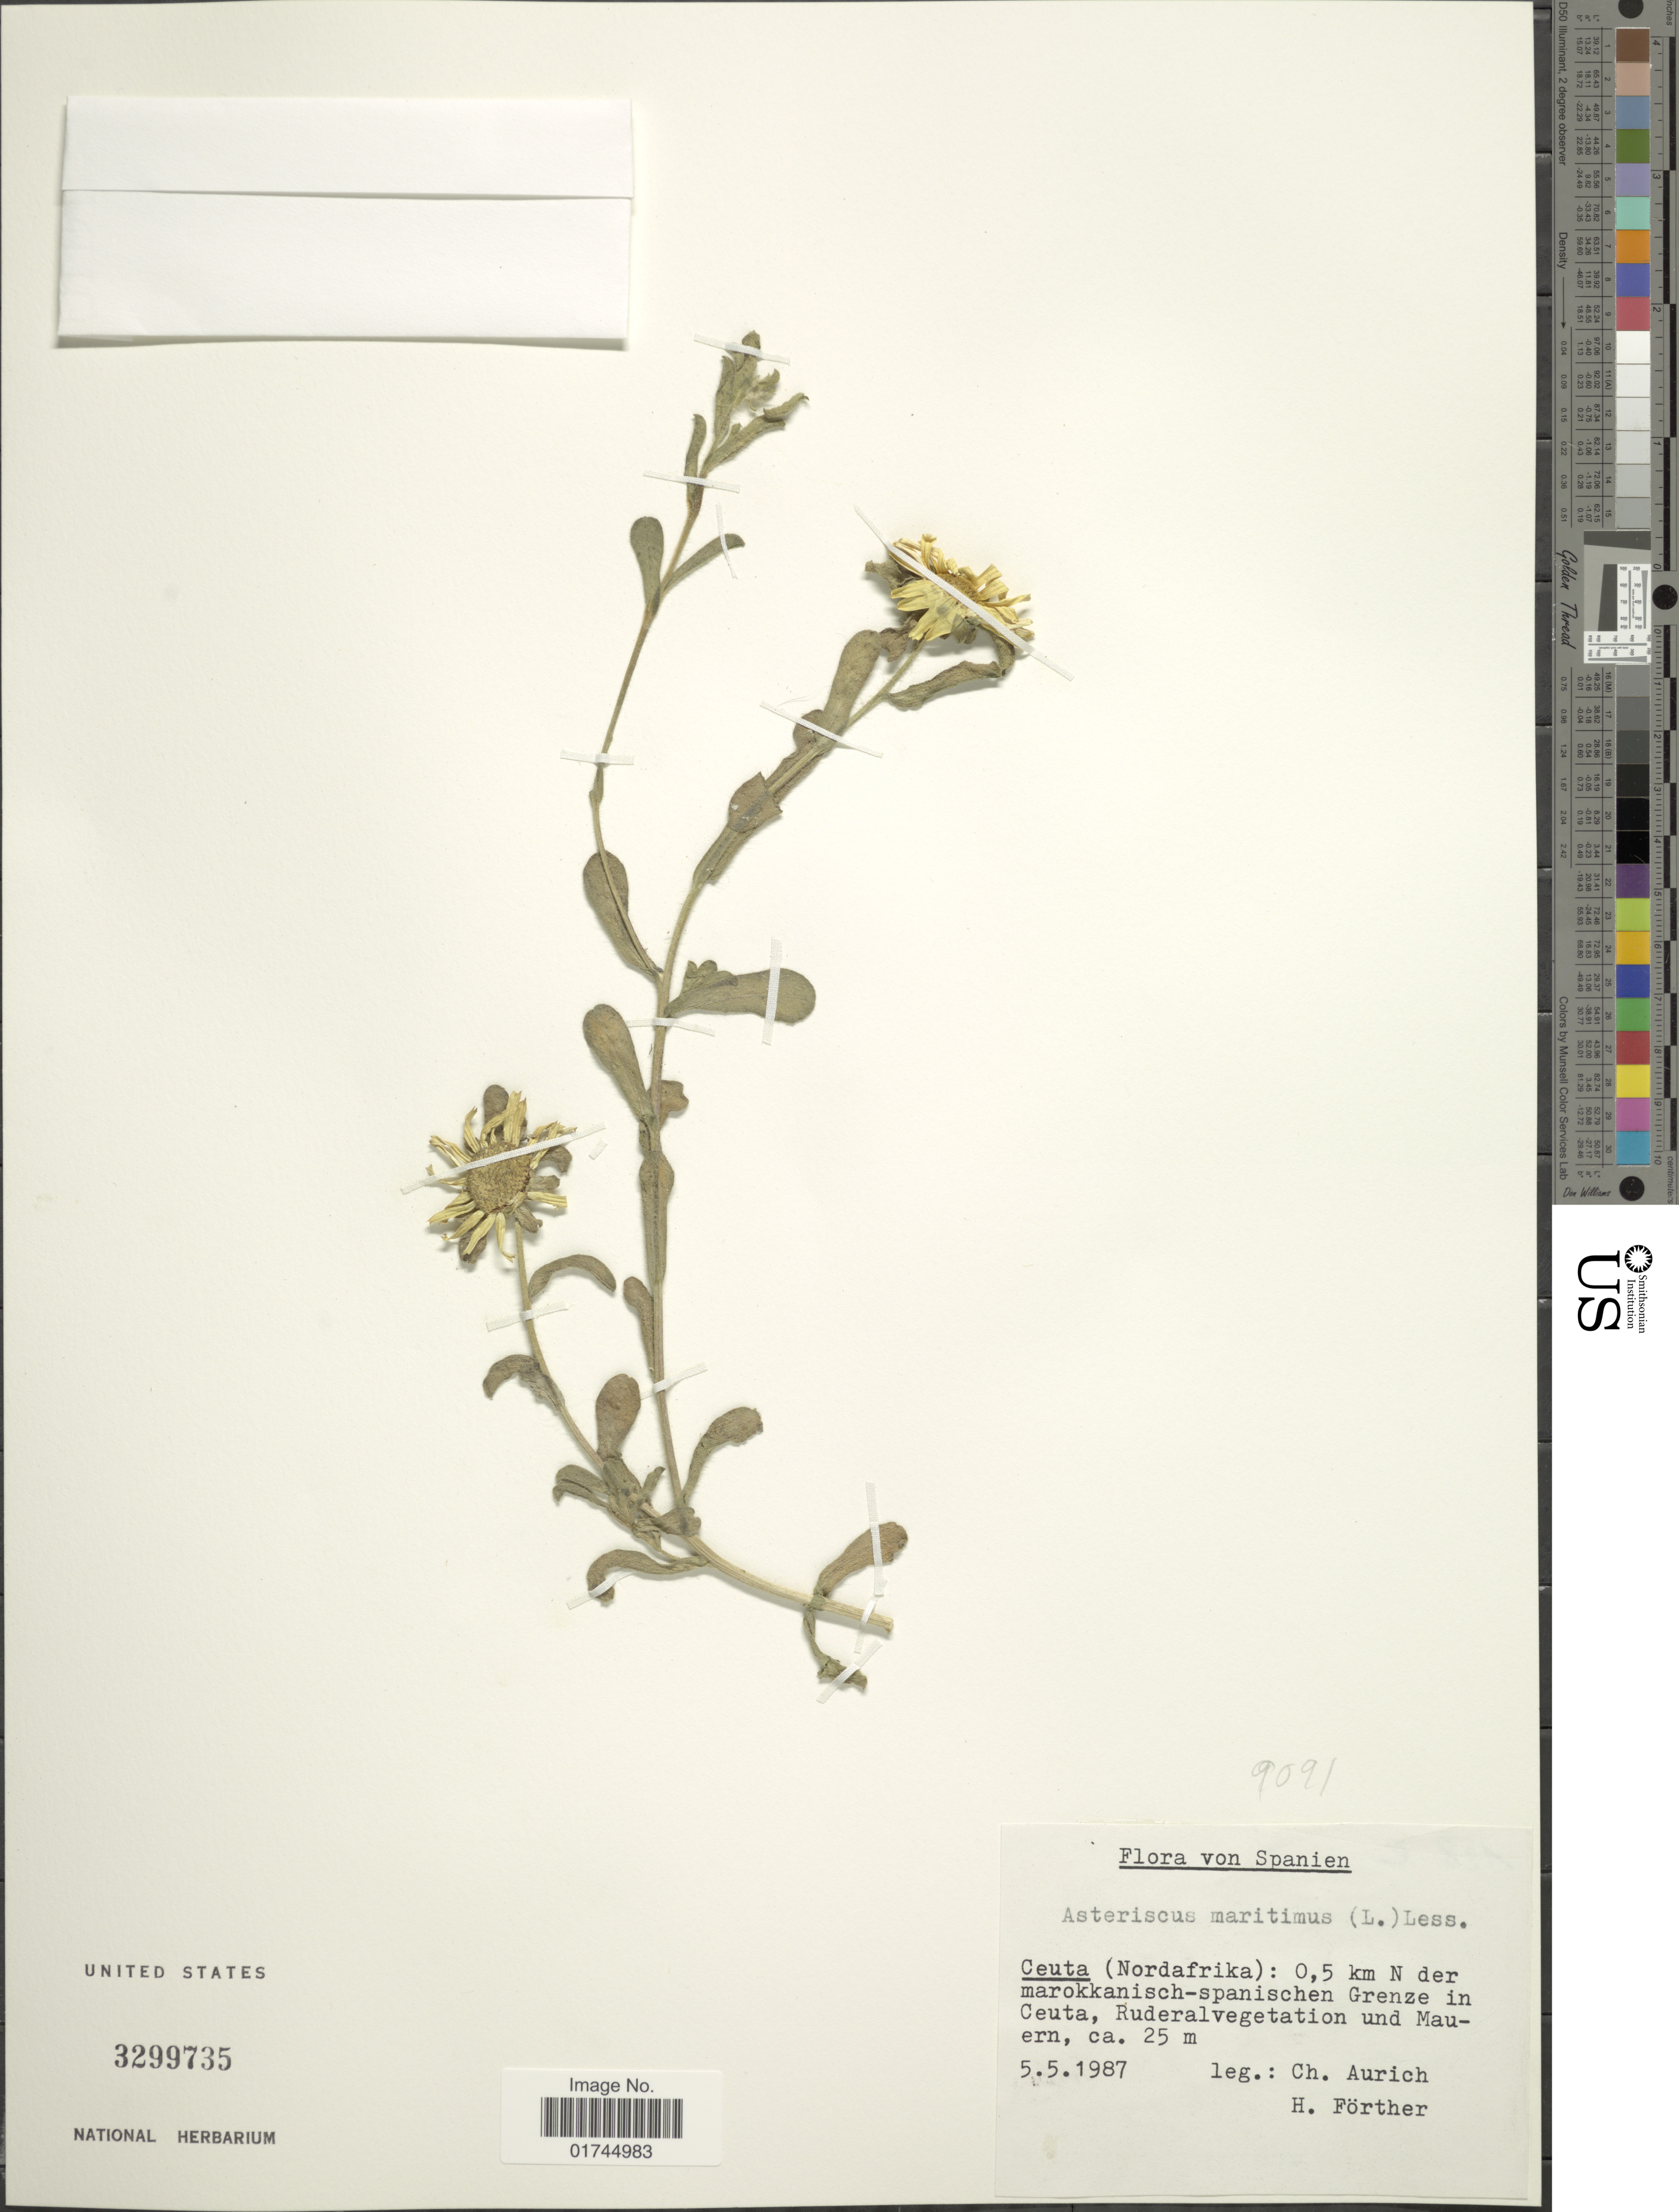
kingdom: Plantae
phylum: Tracheophyta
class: Magnoliopsida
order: Asterales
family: Asteraceae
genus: Pallenis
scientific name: Pallenis maritima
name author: (L.) Greuter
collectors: C. Aurich & H. Förther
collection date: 1987-05-05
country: Spain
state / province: Spanish North African Territories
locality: Spanien, (Nordafrika): 0.5 km N der marokkanuscsh-spanishcen Grenze in Ceuta.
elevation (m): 25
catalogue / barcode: US 3299735